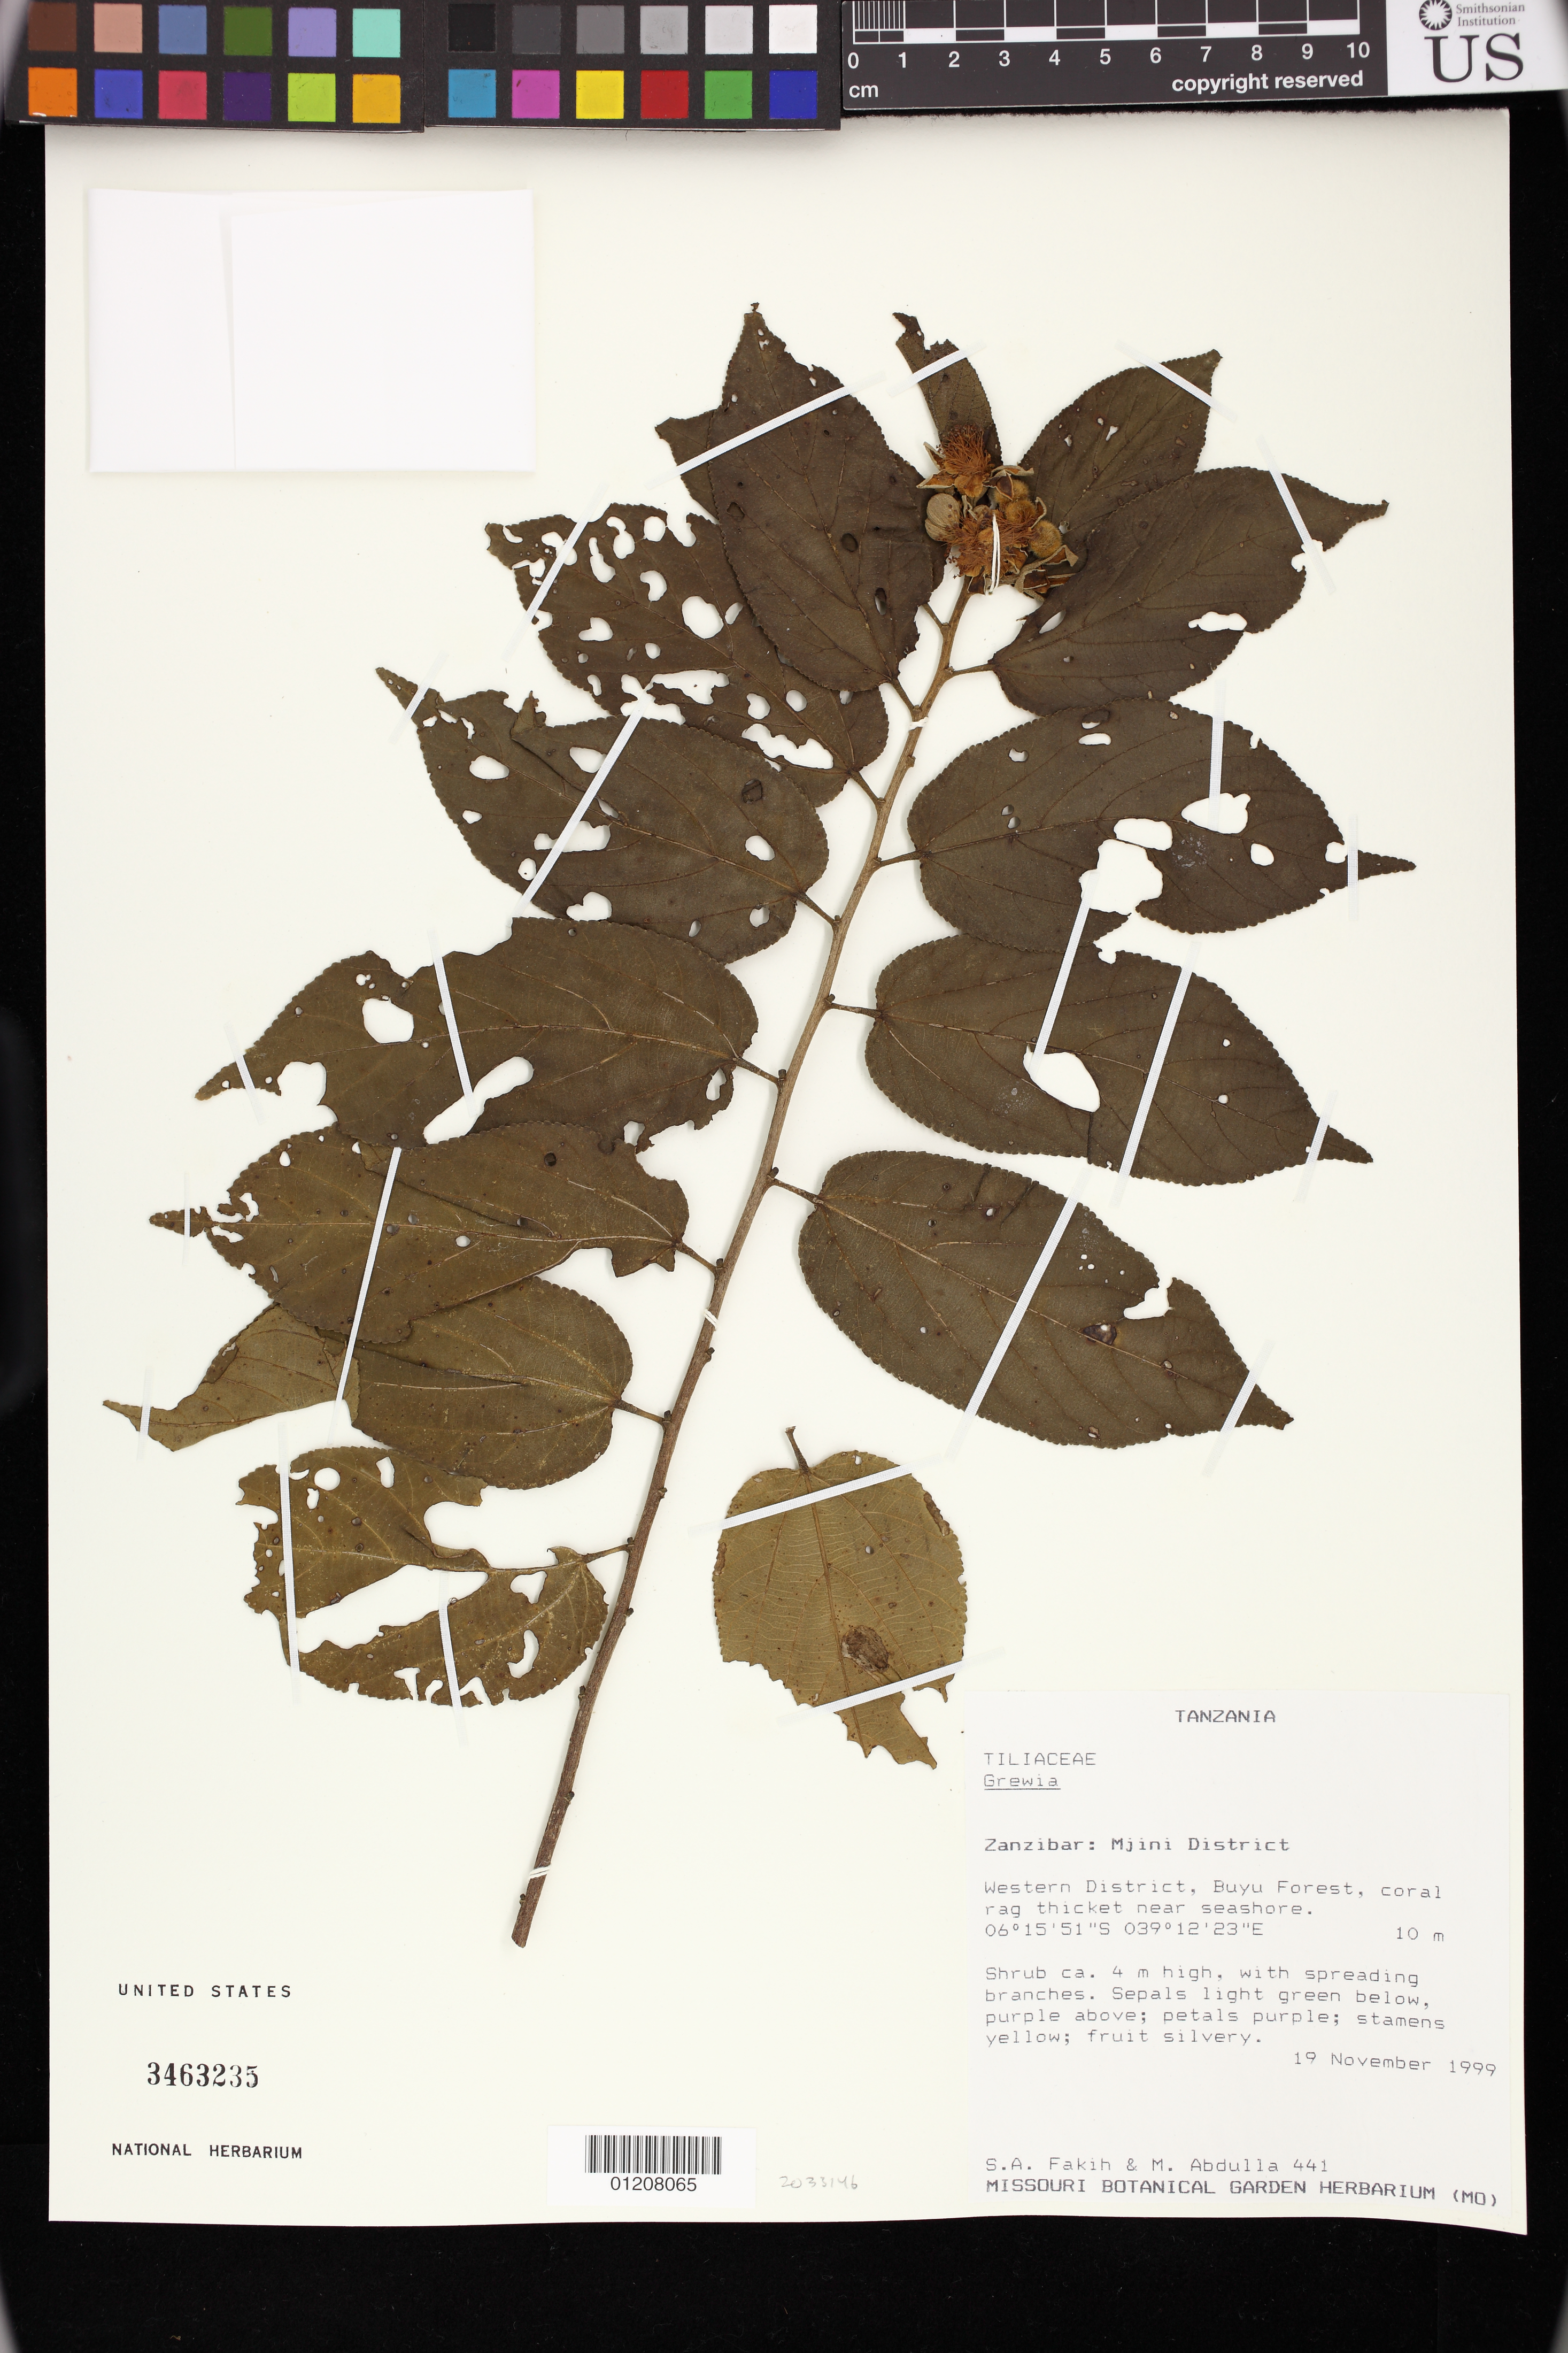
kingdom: Plantae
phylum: Tracheophyta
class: Magnoliopsida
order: Malvales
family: Malvaceae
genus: Grewia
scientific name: Grewia sp.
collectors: S. Fakih & M. Abdulla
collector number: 441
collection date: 1999-11-19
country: Tanzania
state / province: Zanzibar Urban/West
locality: Western District, Buyu Forest, coral rag thicket near seashore.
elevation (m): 10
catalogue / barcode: US 3463235